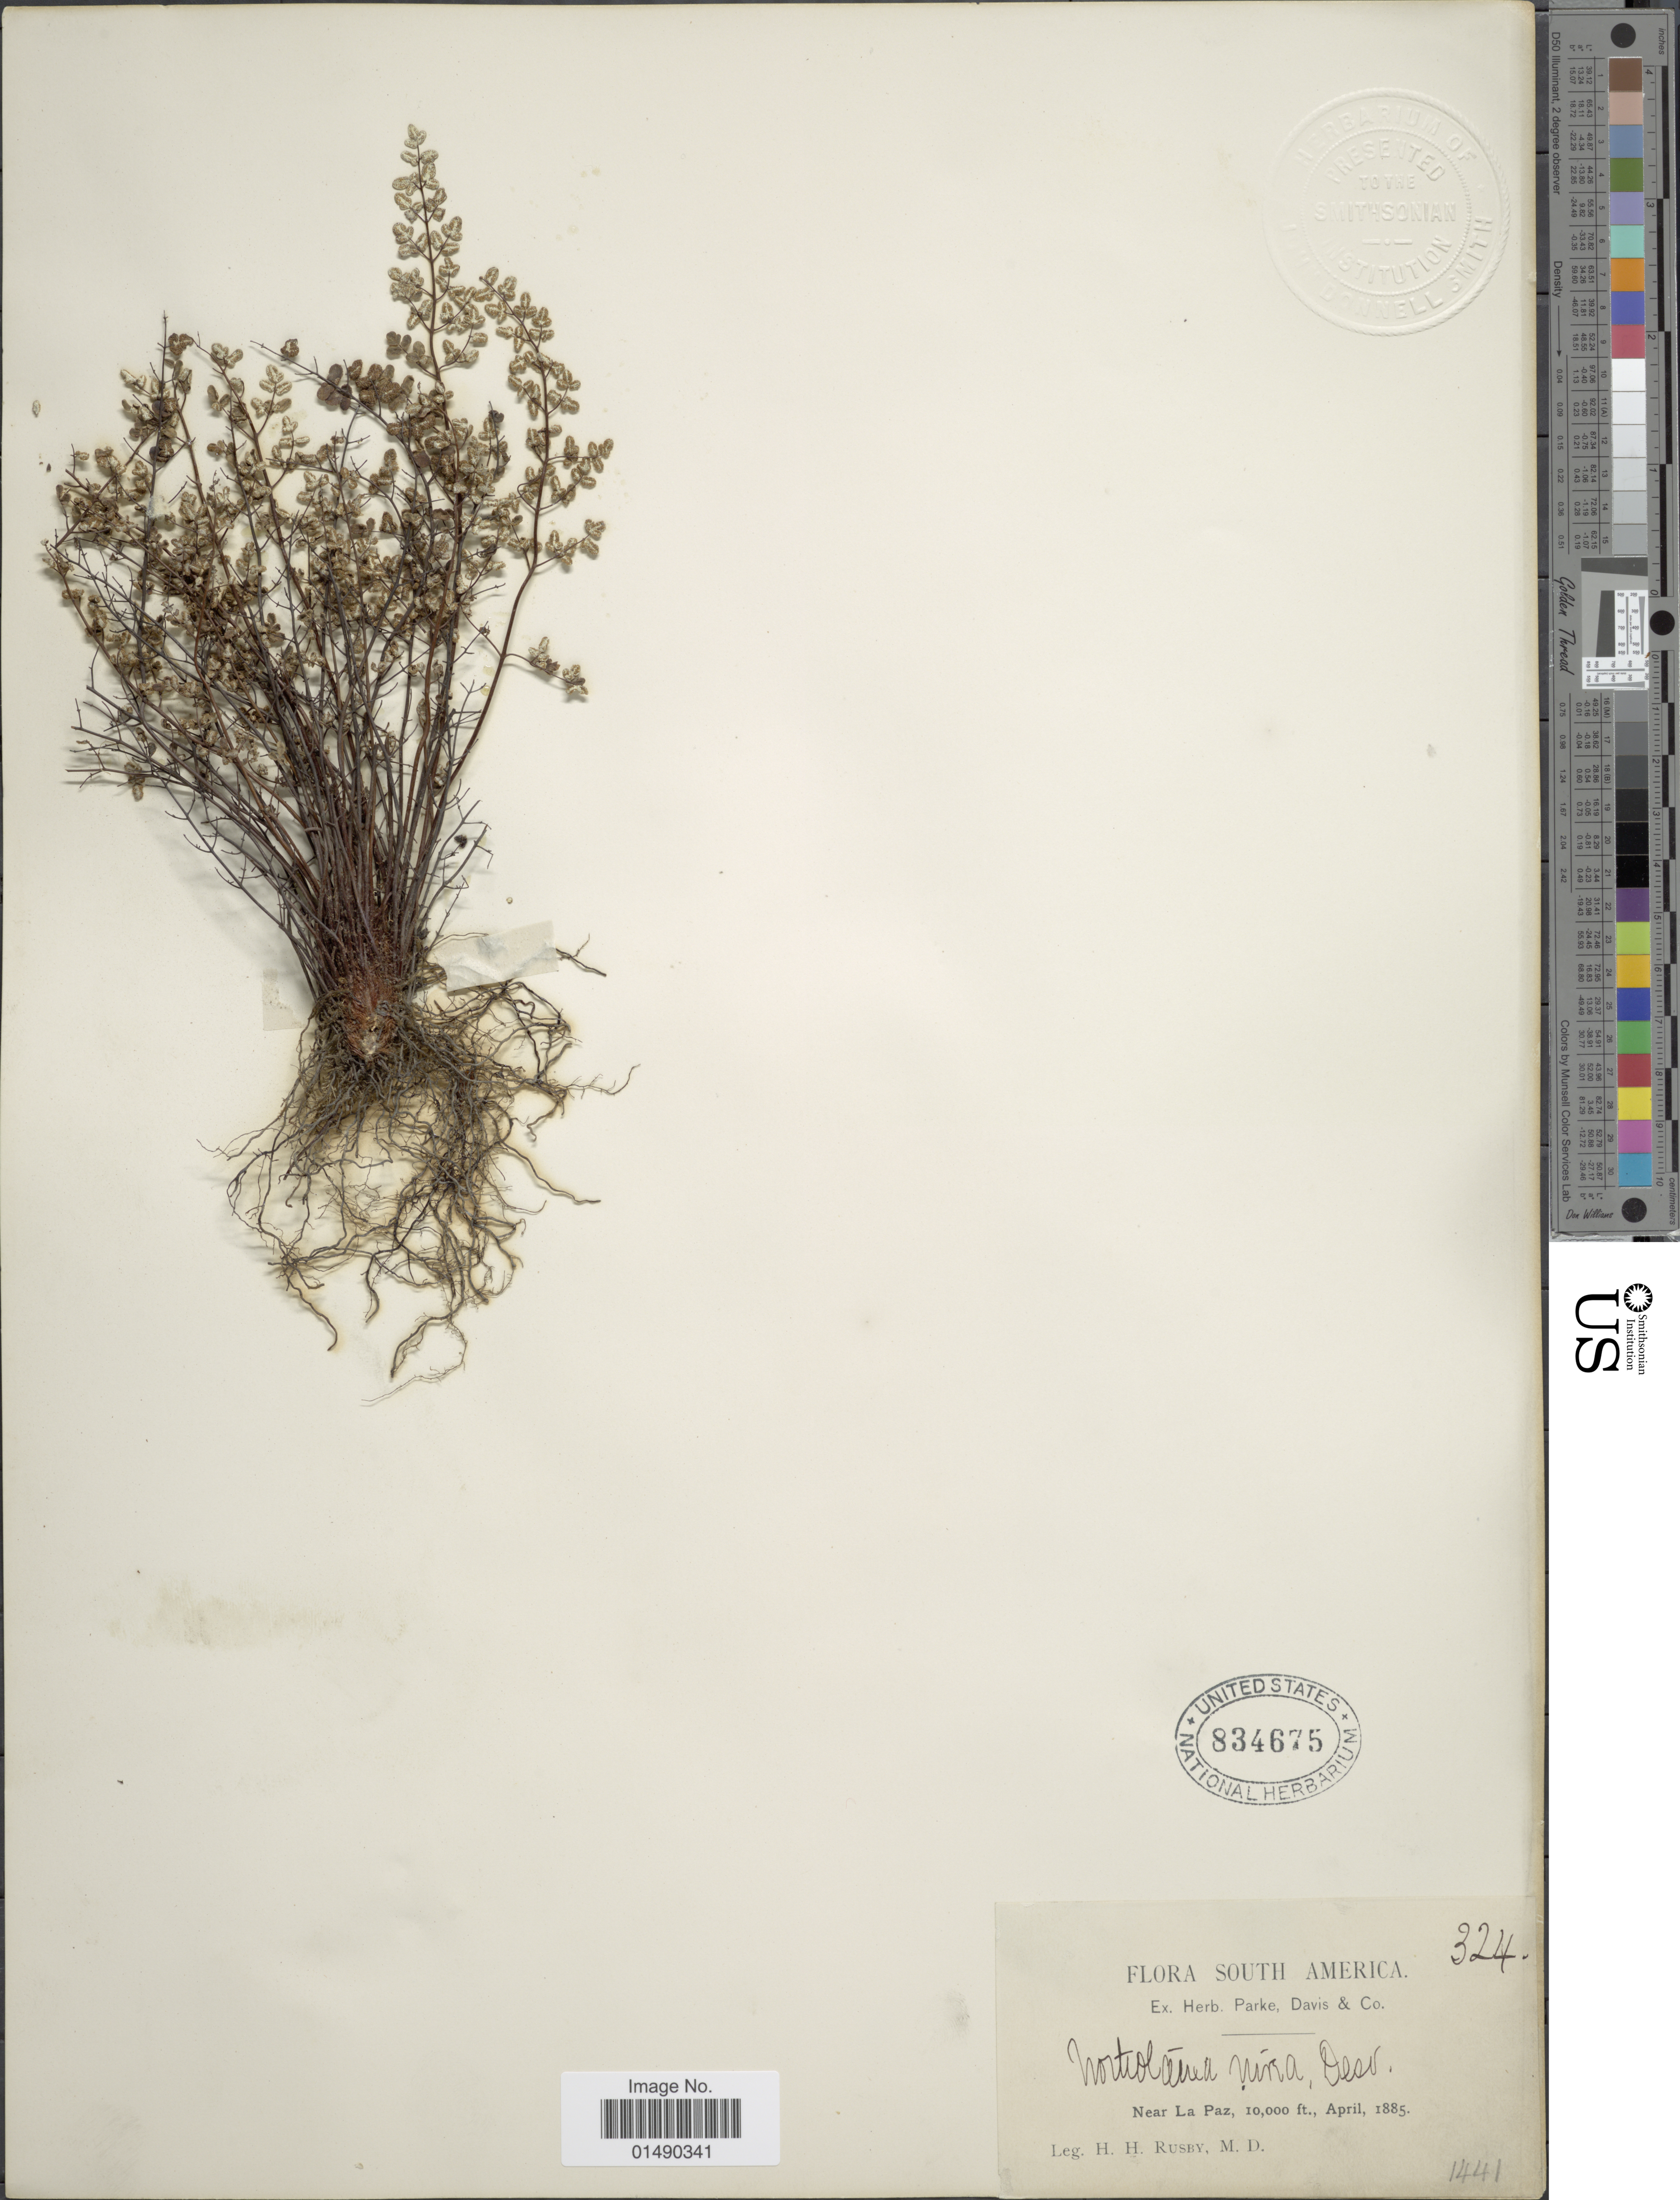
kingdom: Plantae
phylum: Tracheophyta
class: Polypodiopsida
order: Polypodiales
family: Pteridaceae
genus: Argyrochosma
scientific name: Argyrochosma nivea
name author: (Poir.) Windham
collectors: H. H. Rusby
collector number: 324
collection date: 1885-04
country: Bolivia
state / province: La Paz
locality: Near La Paz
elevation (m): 3048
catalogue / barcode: US 834675